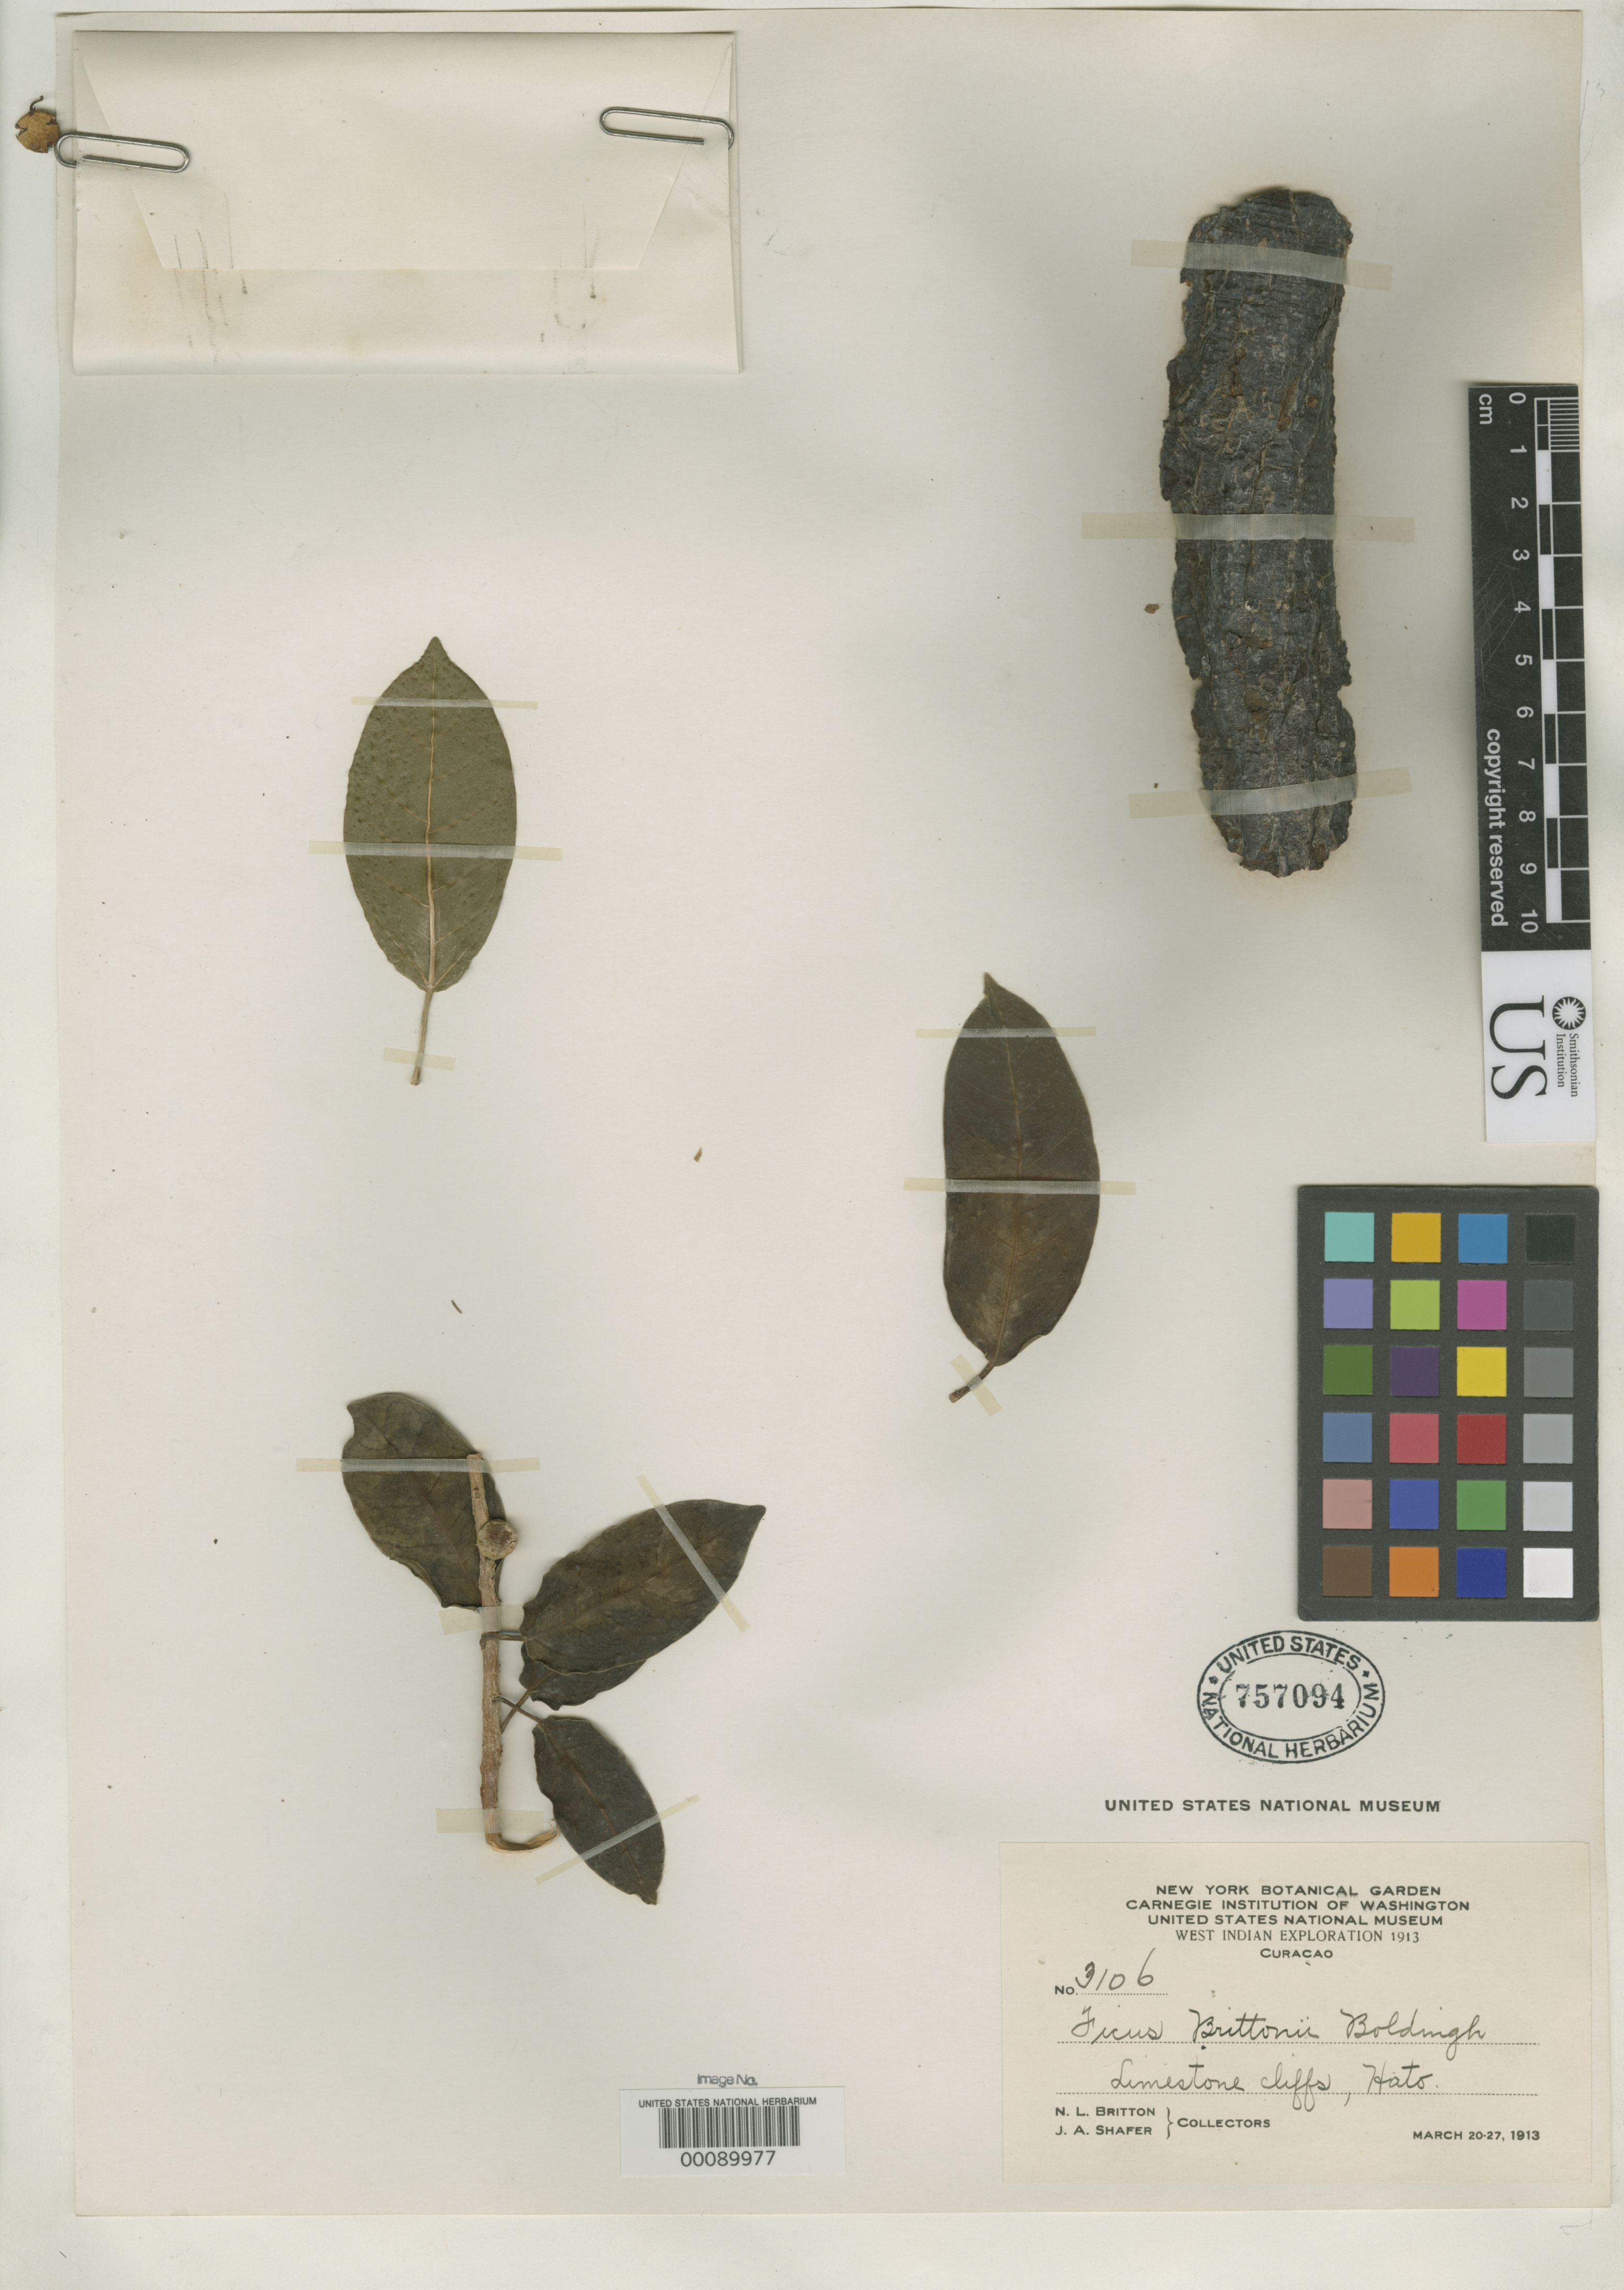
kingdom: Plantae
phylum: Tracheophyta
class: Magnoliopsida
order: Rosales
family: Moraceae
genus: Ficus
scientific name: Ficus brittonii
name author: Boldingh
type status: Isotype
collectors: N. Britton & J. A. Shafer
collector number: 3106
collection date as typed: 20 Mar 1913 to 27 Mar 1913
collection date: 1913-03-20/1913-03-27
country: Curaçao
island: Curaçao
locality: Hato.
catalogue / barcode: US 757094